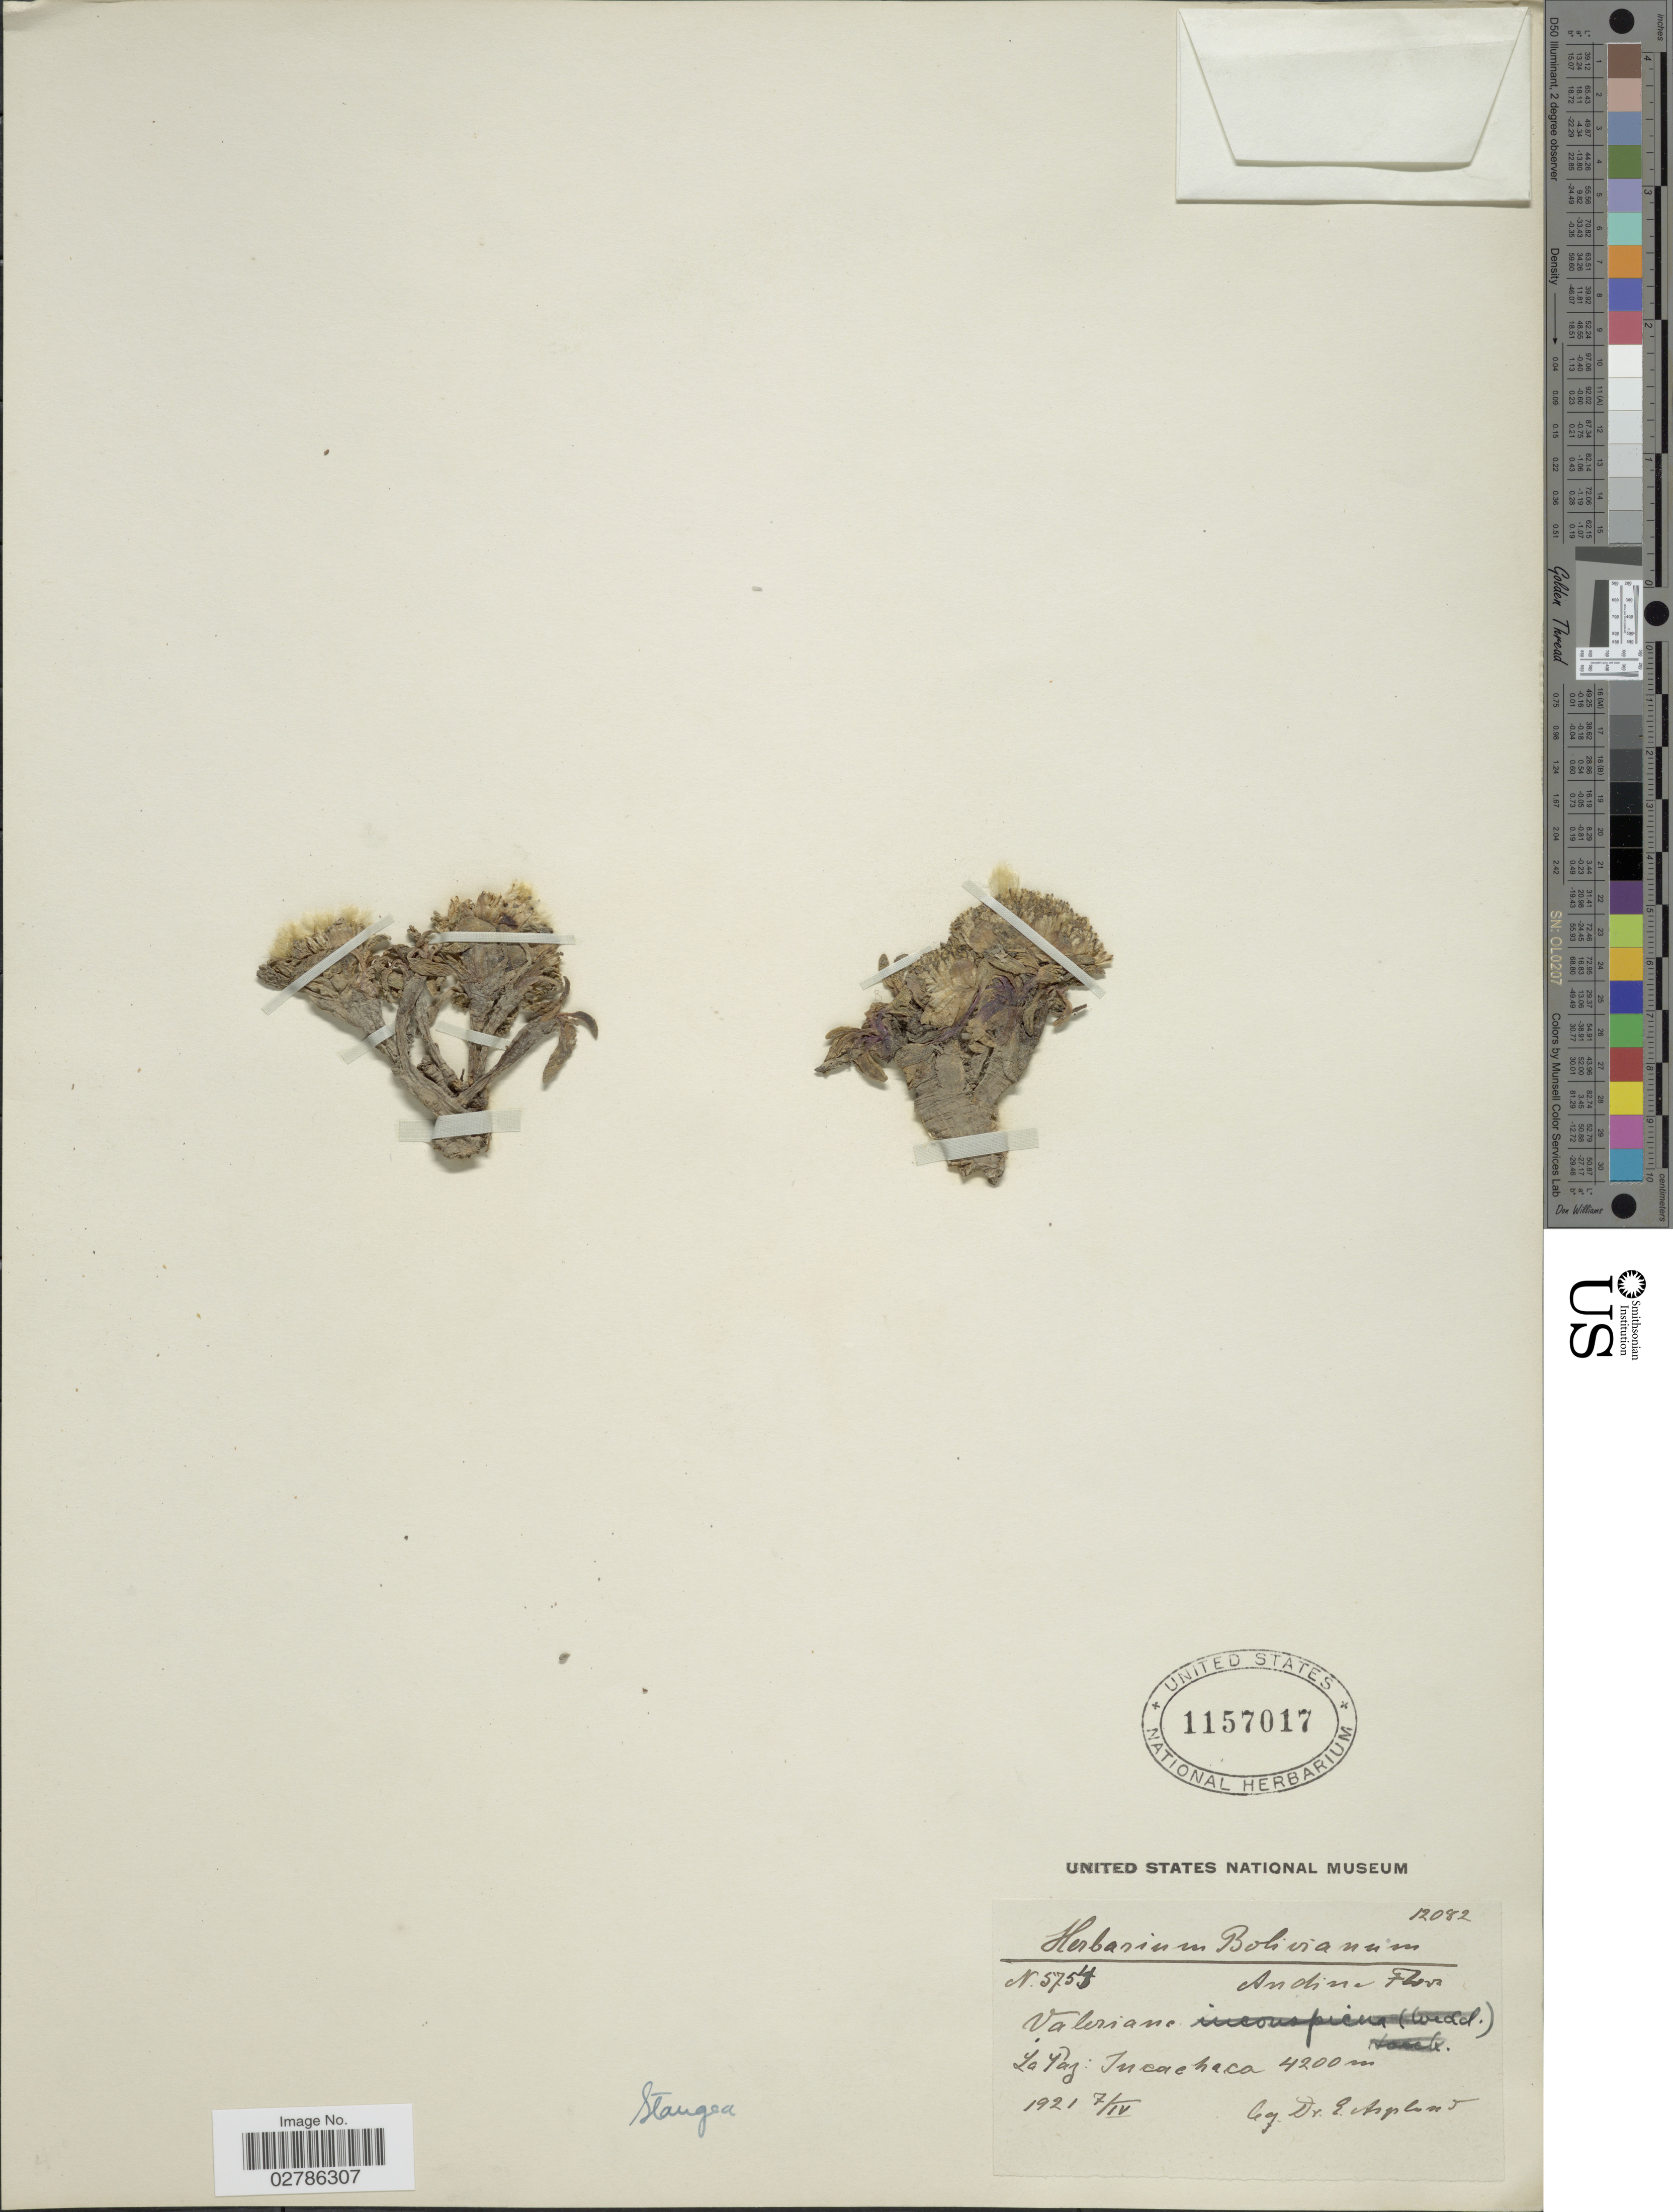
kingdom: Plantae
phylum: Tracheophyta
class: Magnoliopsida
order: Dipsacales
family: Caprifoliaceae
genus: Stangea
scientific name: Stangea sp.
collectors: E. Asplund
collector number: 5754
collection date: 1921-04-07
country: Bolivia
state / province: La Paz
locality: Incachaca, Andine.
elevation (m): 4200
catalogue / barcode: US 1157017